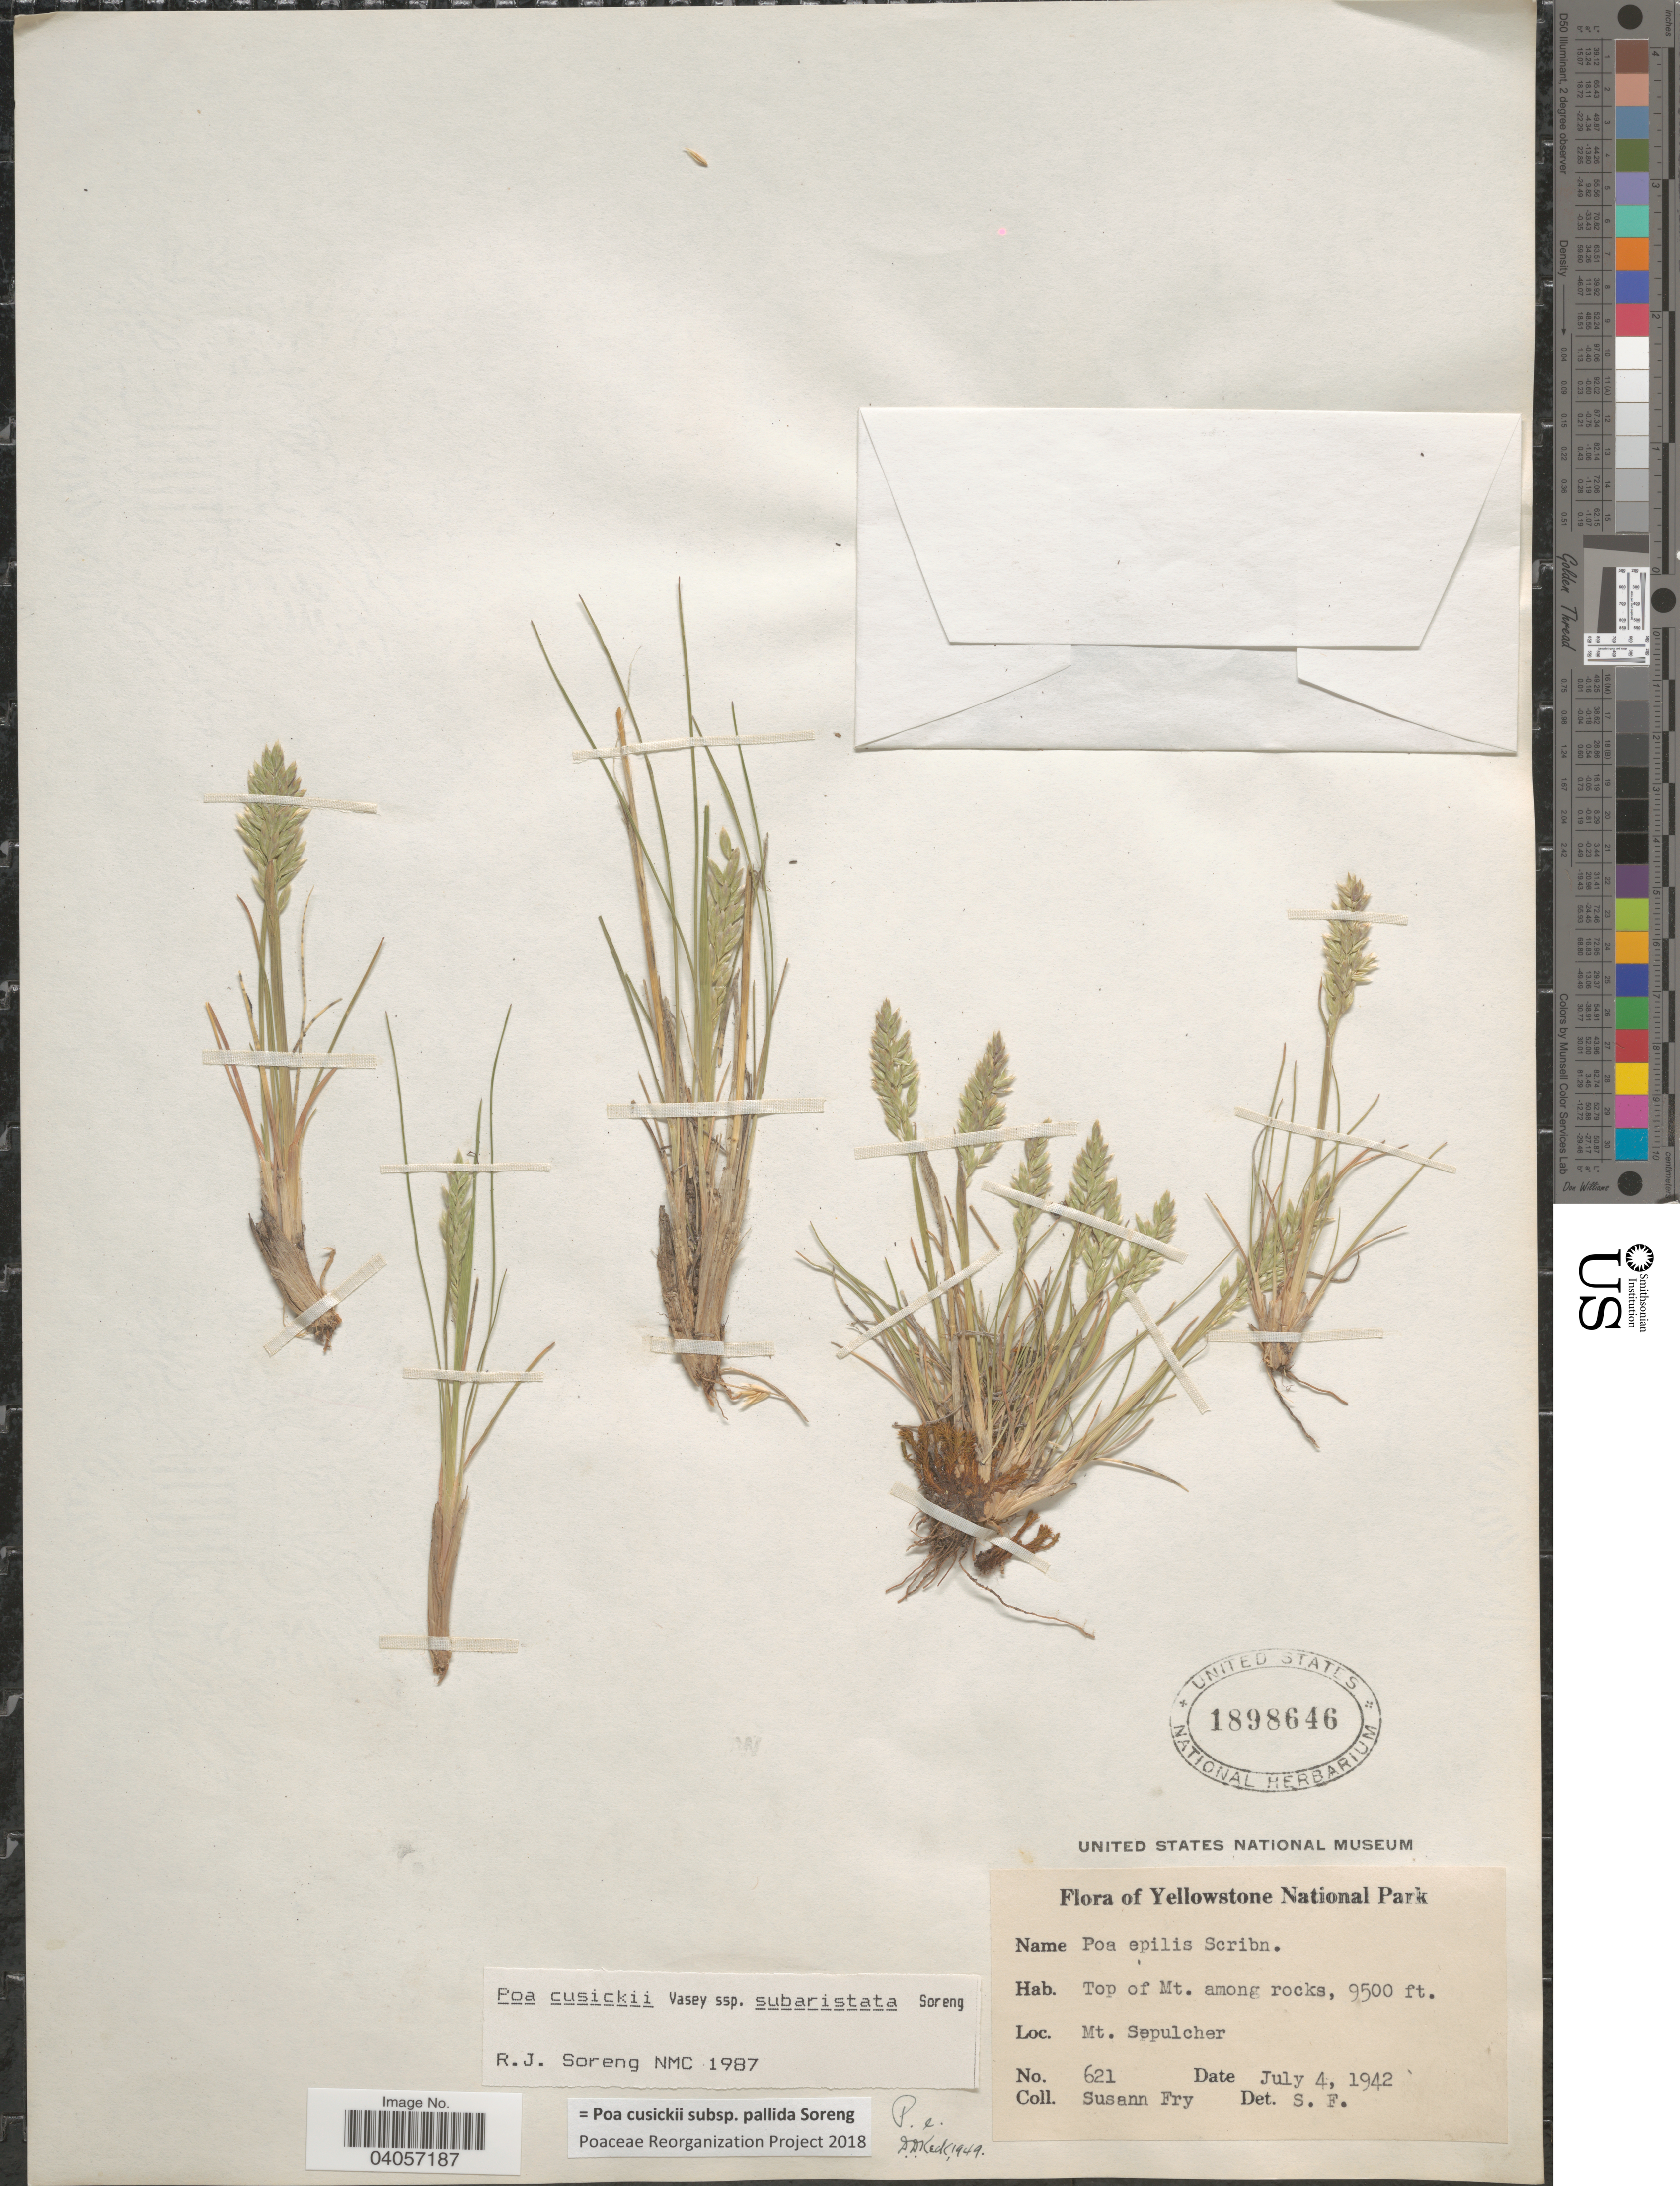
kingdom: Plantae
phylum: Tracheophyta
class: Liliopsida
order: Poales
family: Poaceae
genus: Poa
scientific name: Poa cusickii subsp. pallida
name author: Soreng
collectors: S. Fry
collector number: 621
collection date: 1942-07-04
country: United States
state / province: Wyoming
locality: Yellowstone National Park. Top of Mt. among rocks. Mt. Sepulcher.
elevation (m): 2896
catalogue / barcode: US 1898646